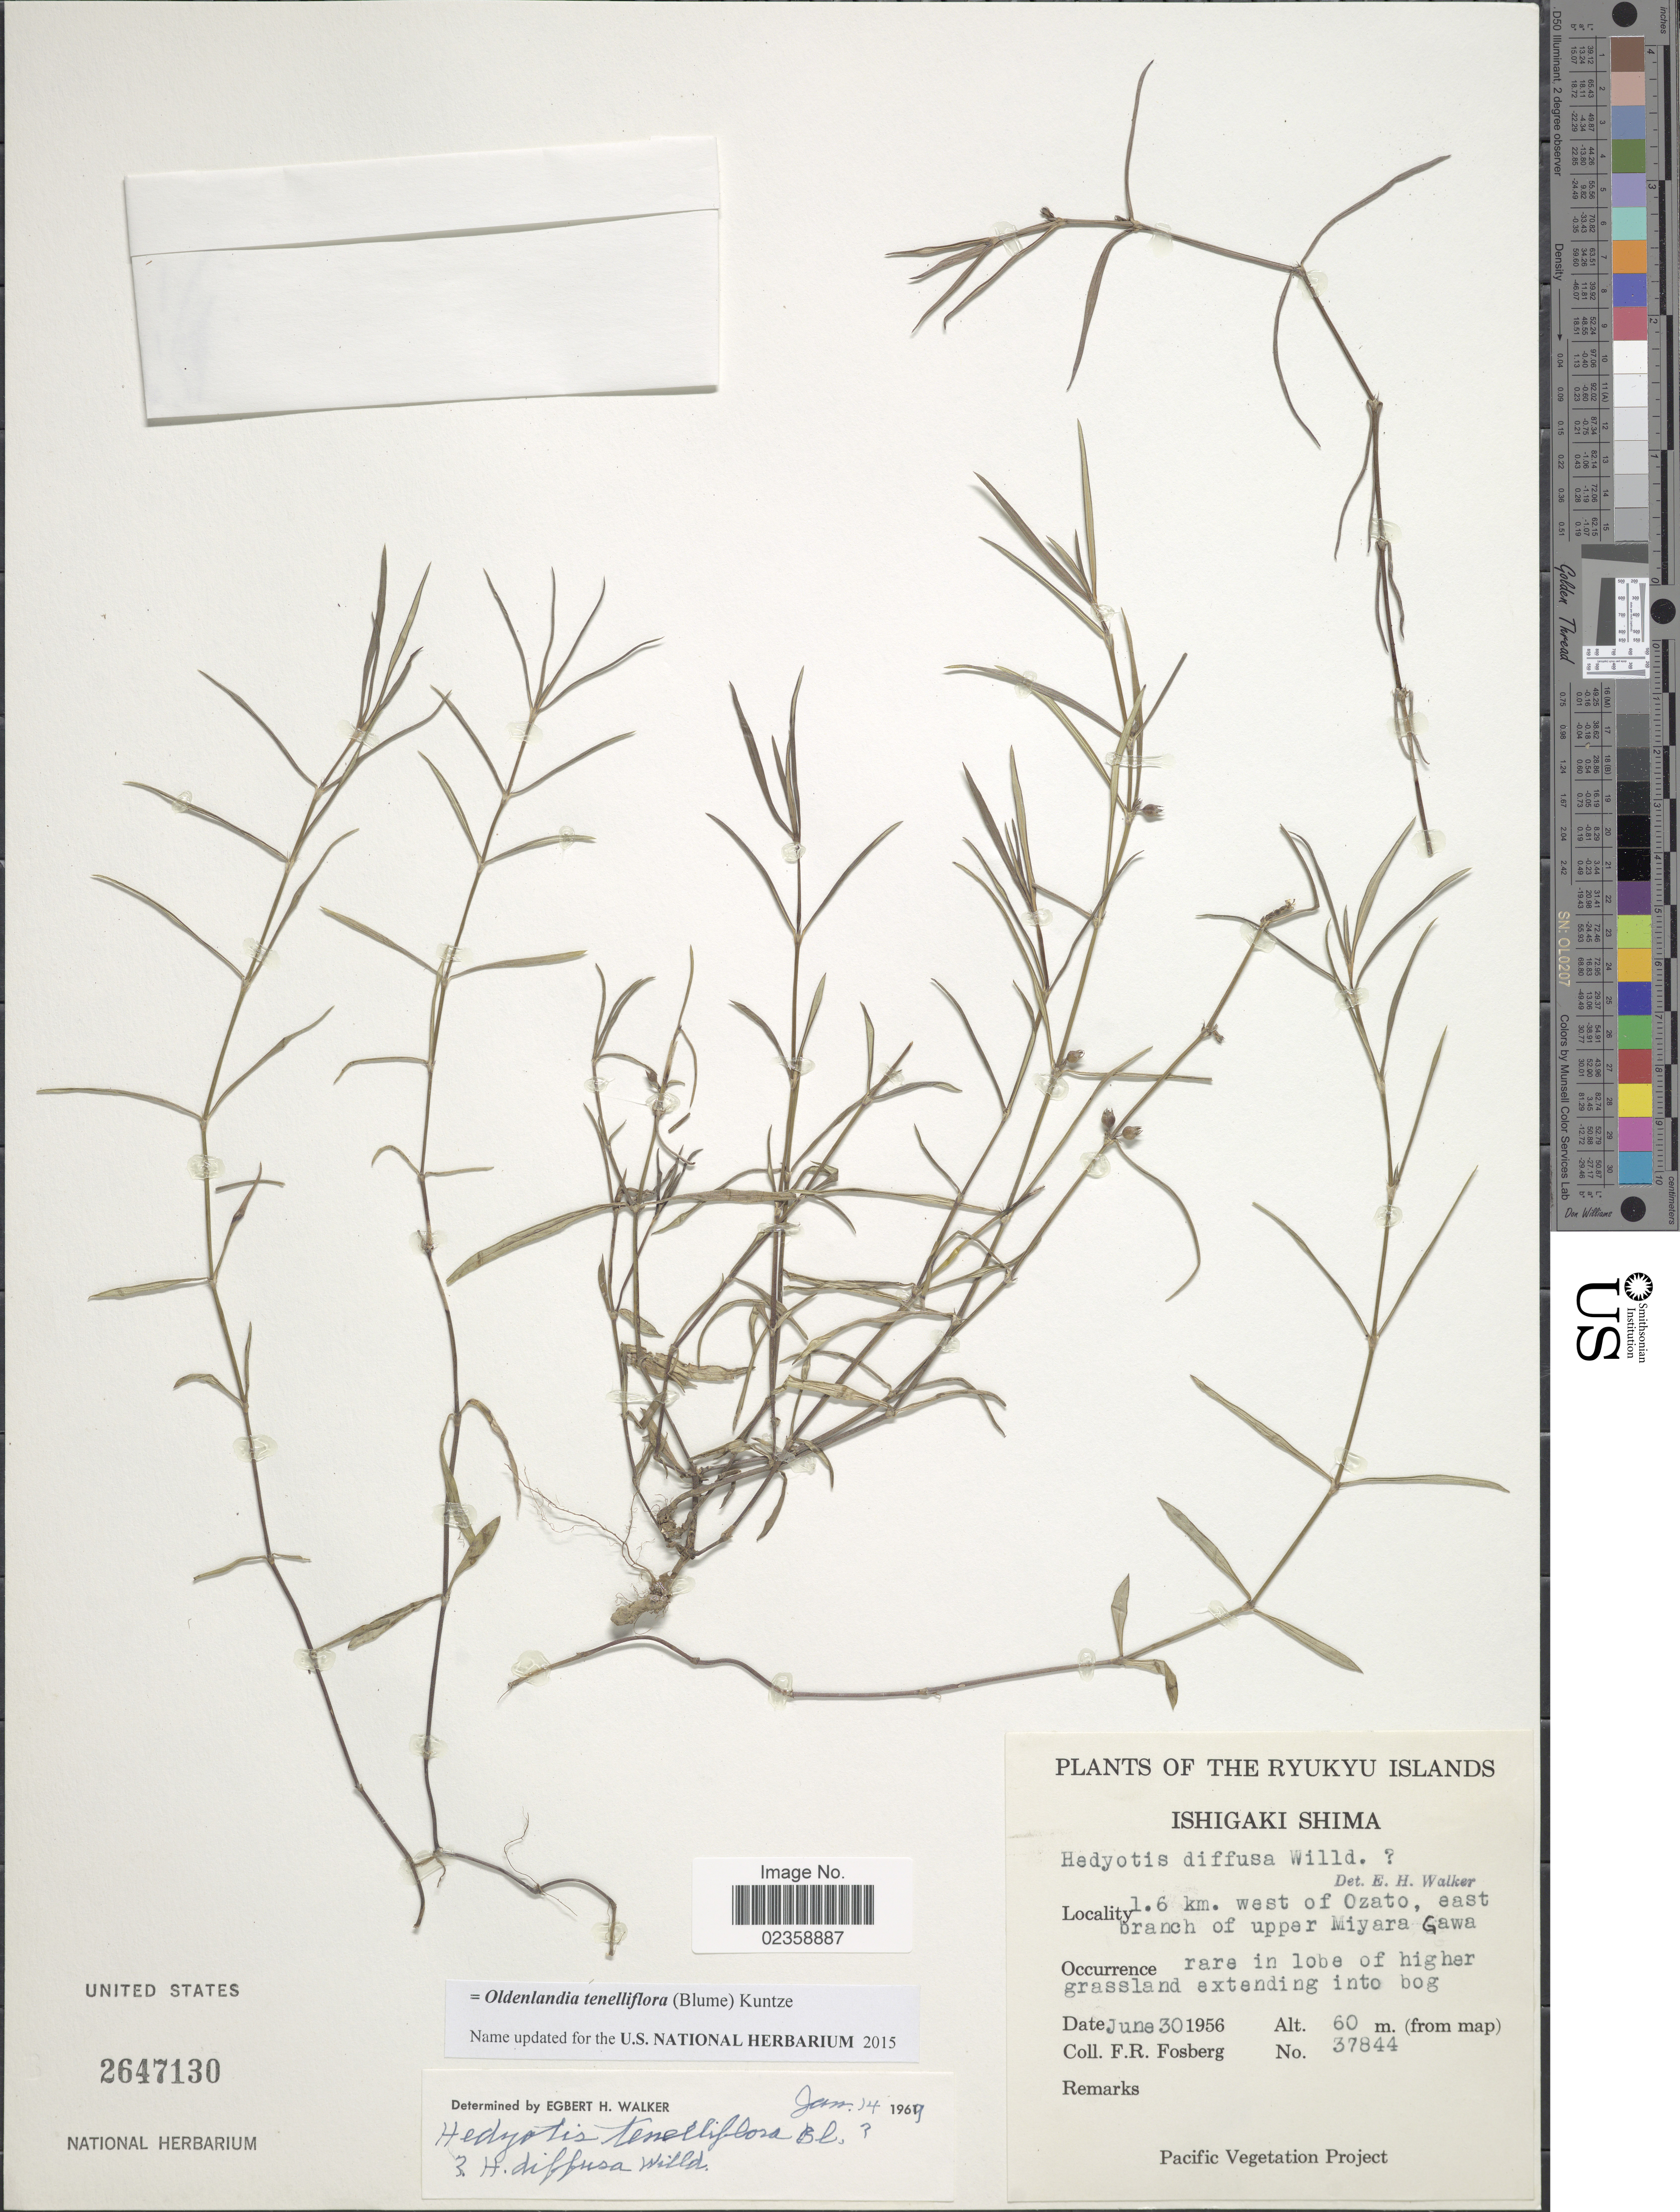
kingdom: Plantae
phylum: Tracheophyta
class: Magnoliopsida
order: Gentianales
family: Rubiaceae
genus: Oldenlandia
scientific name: Oldenlandia tenelliflora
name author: (Blume) Kuntze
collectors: F. R. Fosberg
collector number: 37844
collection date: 1956-06-30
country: Japan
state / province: Okinawa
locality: Ryukyu Islands. Ishigaki Shima. 1.6 km. west of Ozato, east branch of upper Miyara Gawa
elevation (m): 60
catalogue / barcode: US 2647130